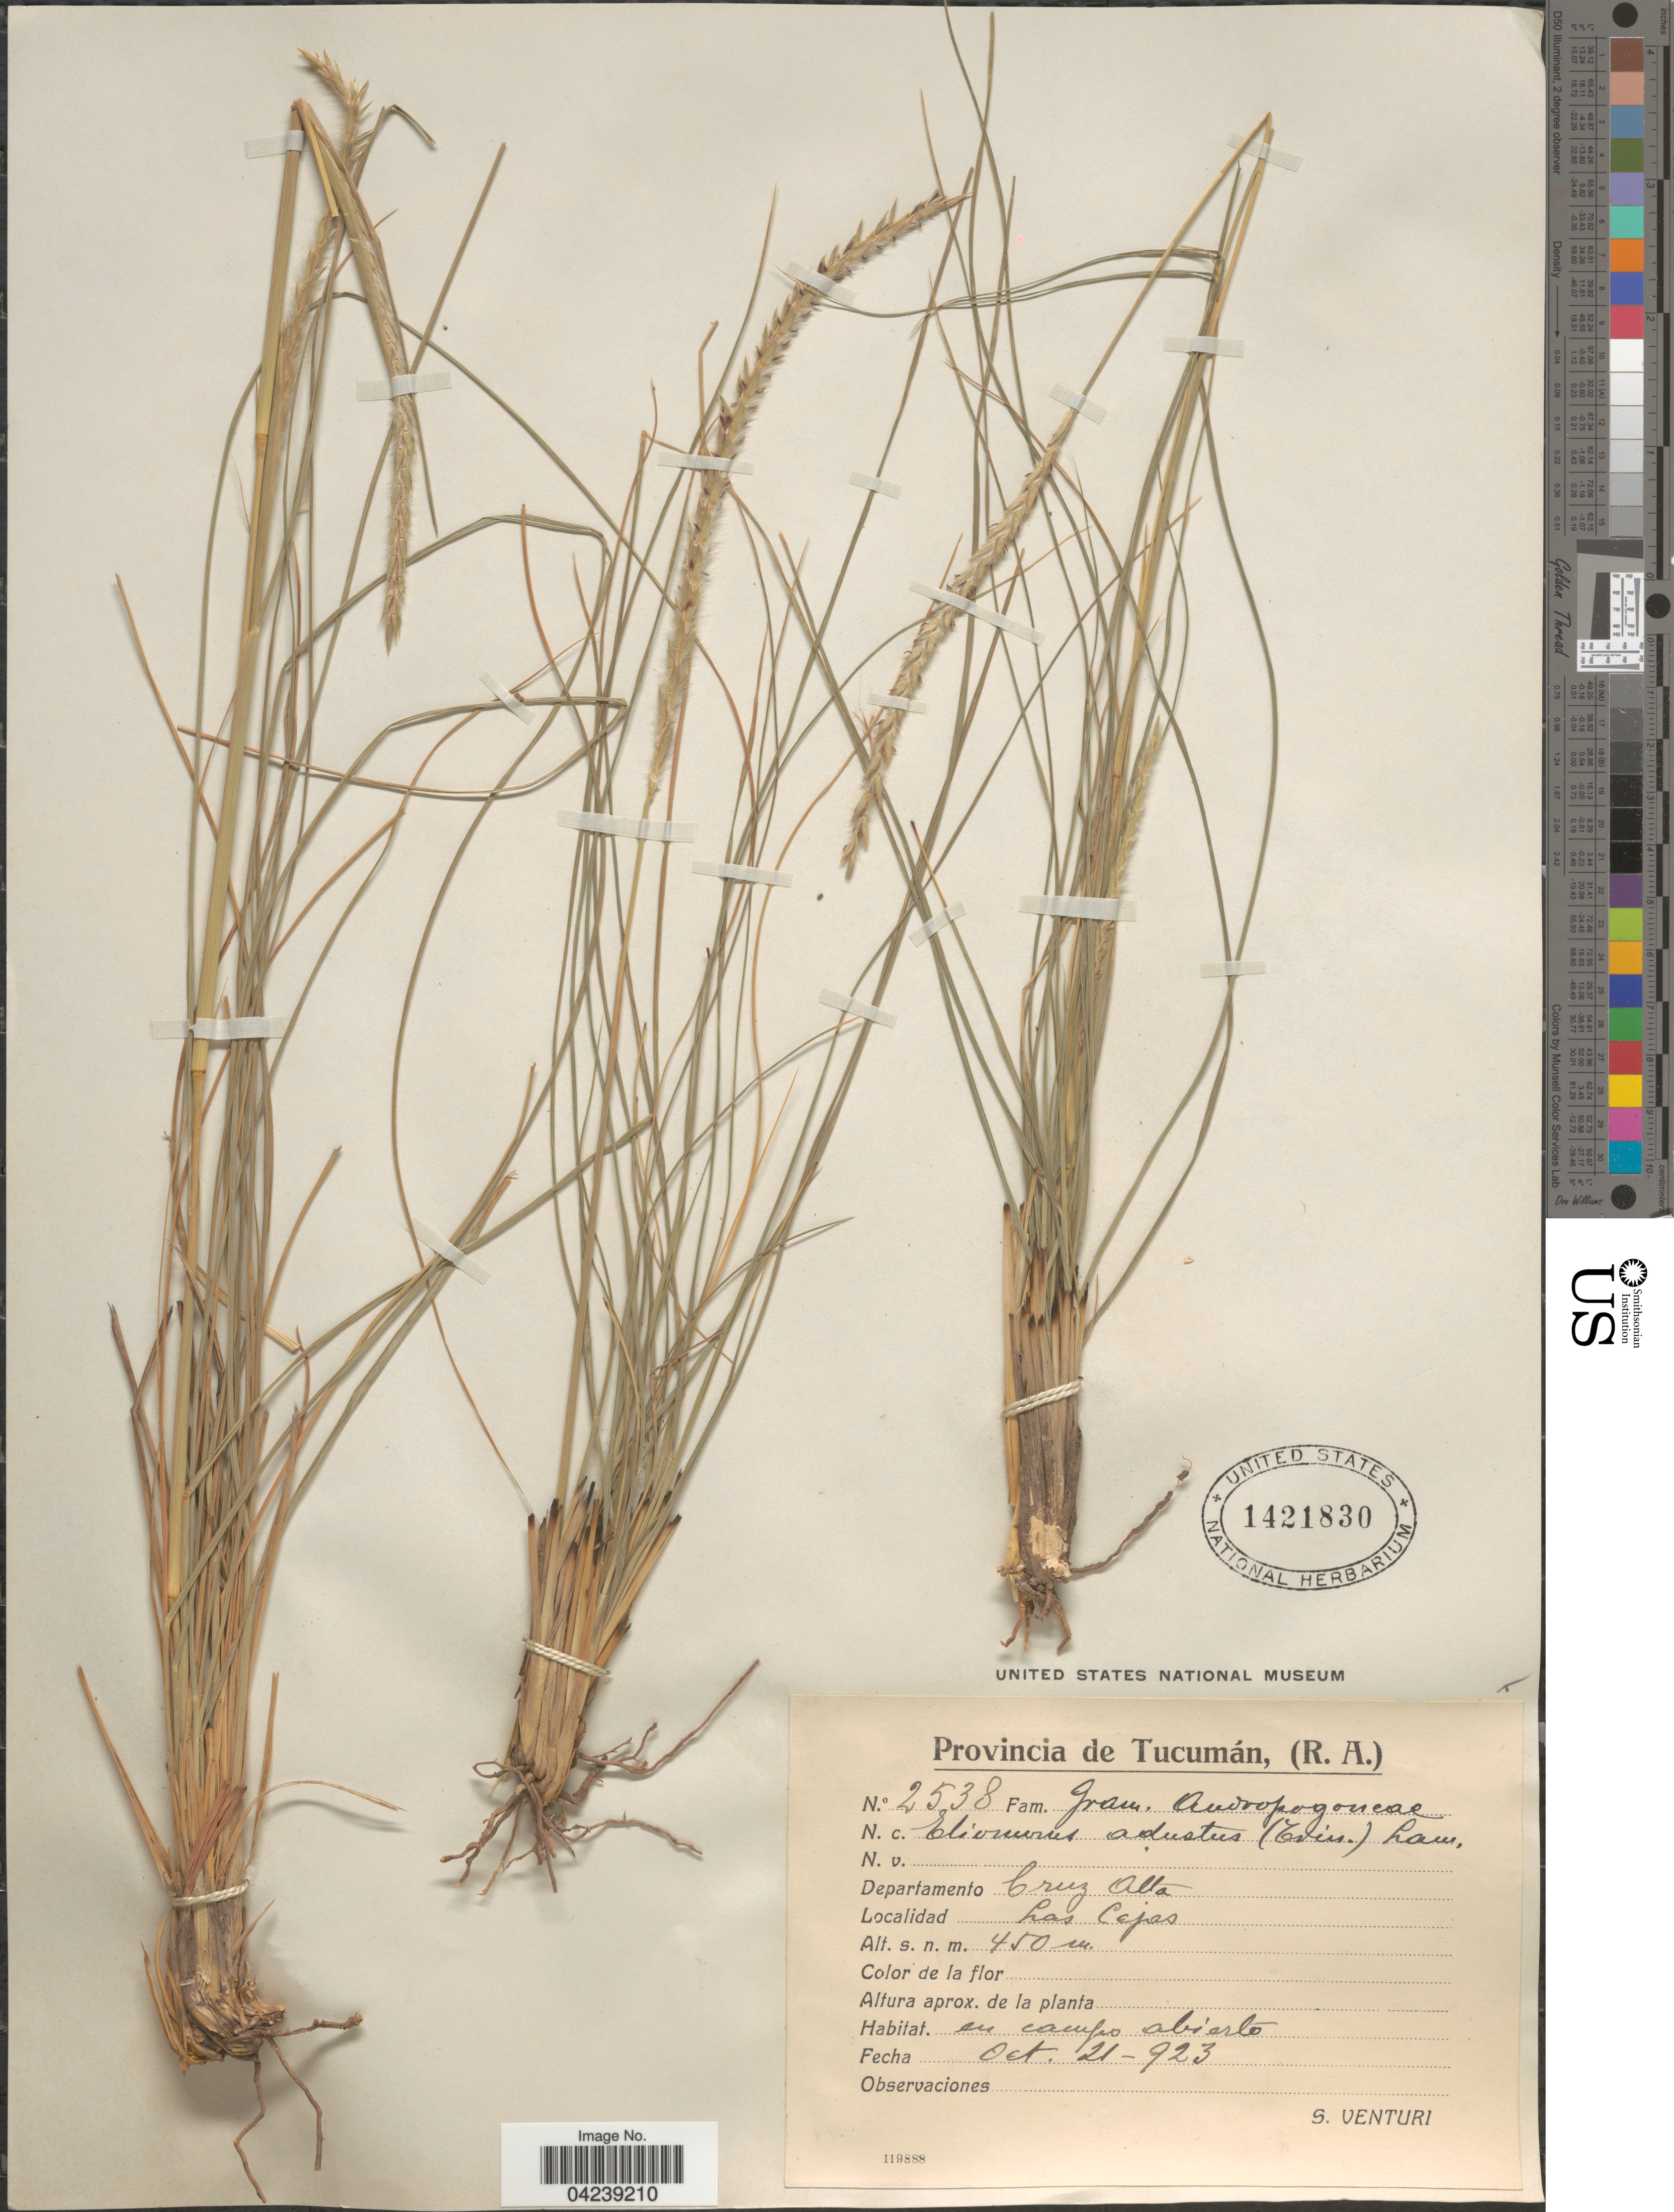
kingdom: Plantae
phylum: Tracheophyta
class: Liliopsida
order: Poales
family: Poaceae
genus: Elionurus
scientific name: Elionurus muticus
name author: (Spreng.) Kuntze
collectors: S. Venturi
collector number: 2538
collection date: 1923-10-21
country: Argentina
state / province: Tucuman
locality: Departamento Cruz Alta. Las Cejas.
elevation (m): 450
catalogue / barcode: US 1421830